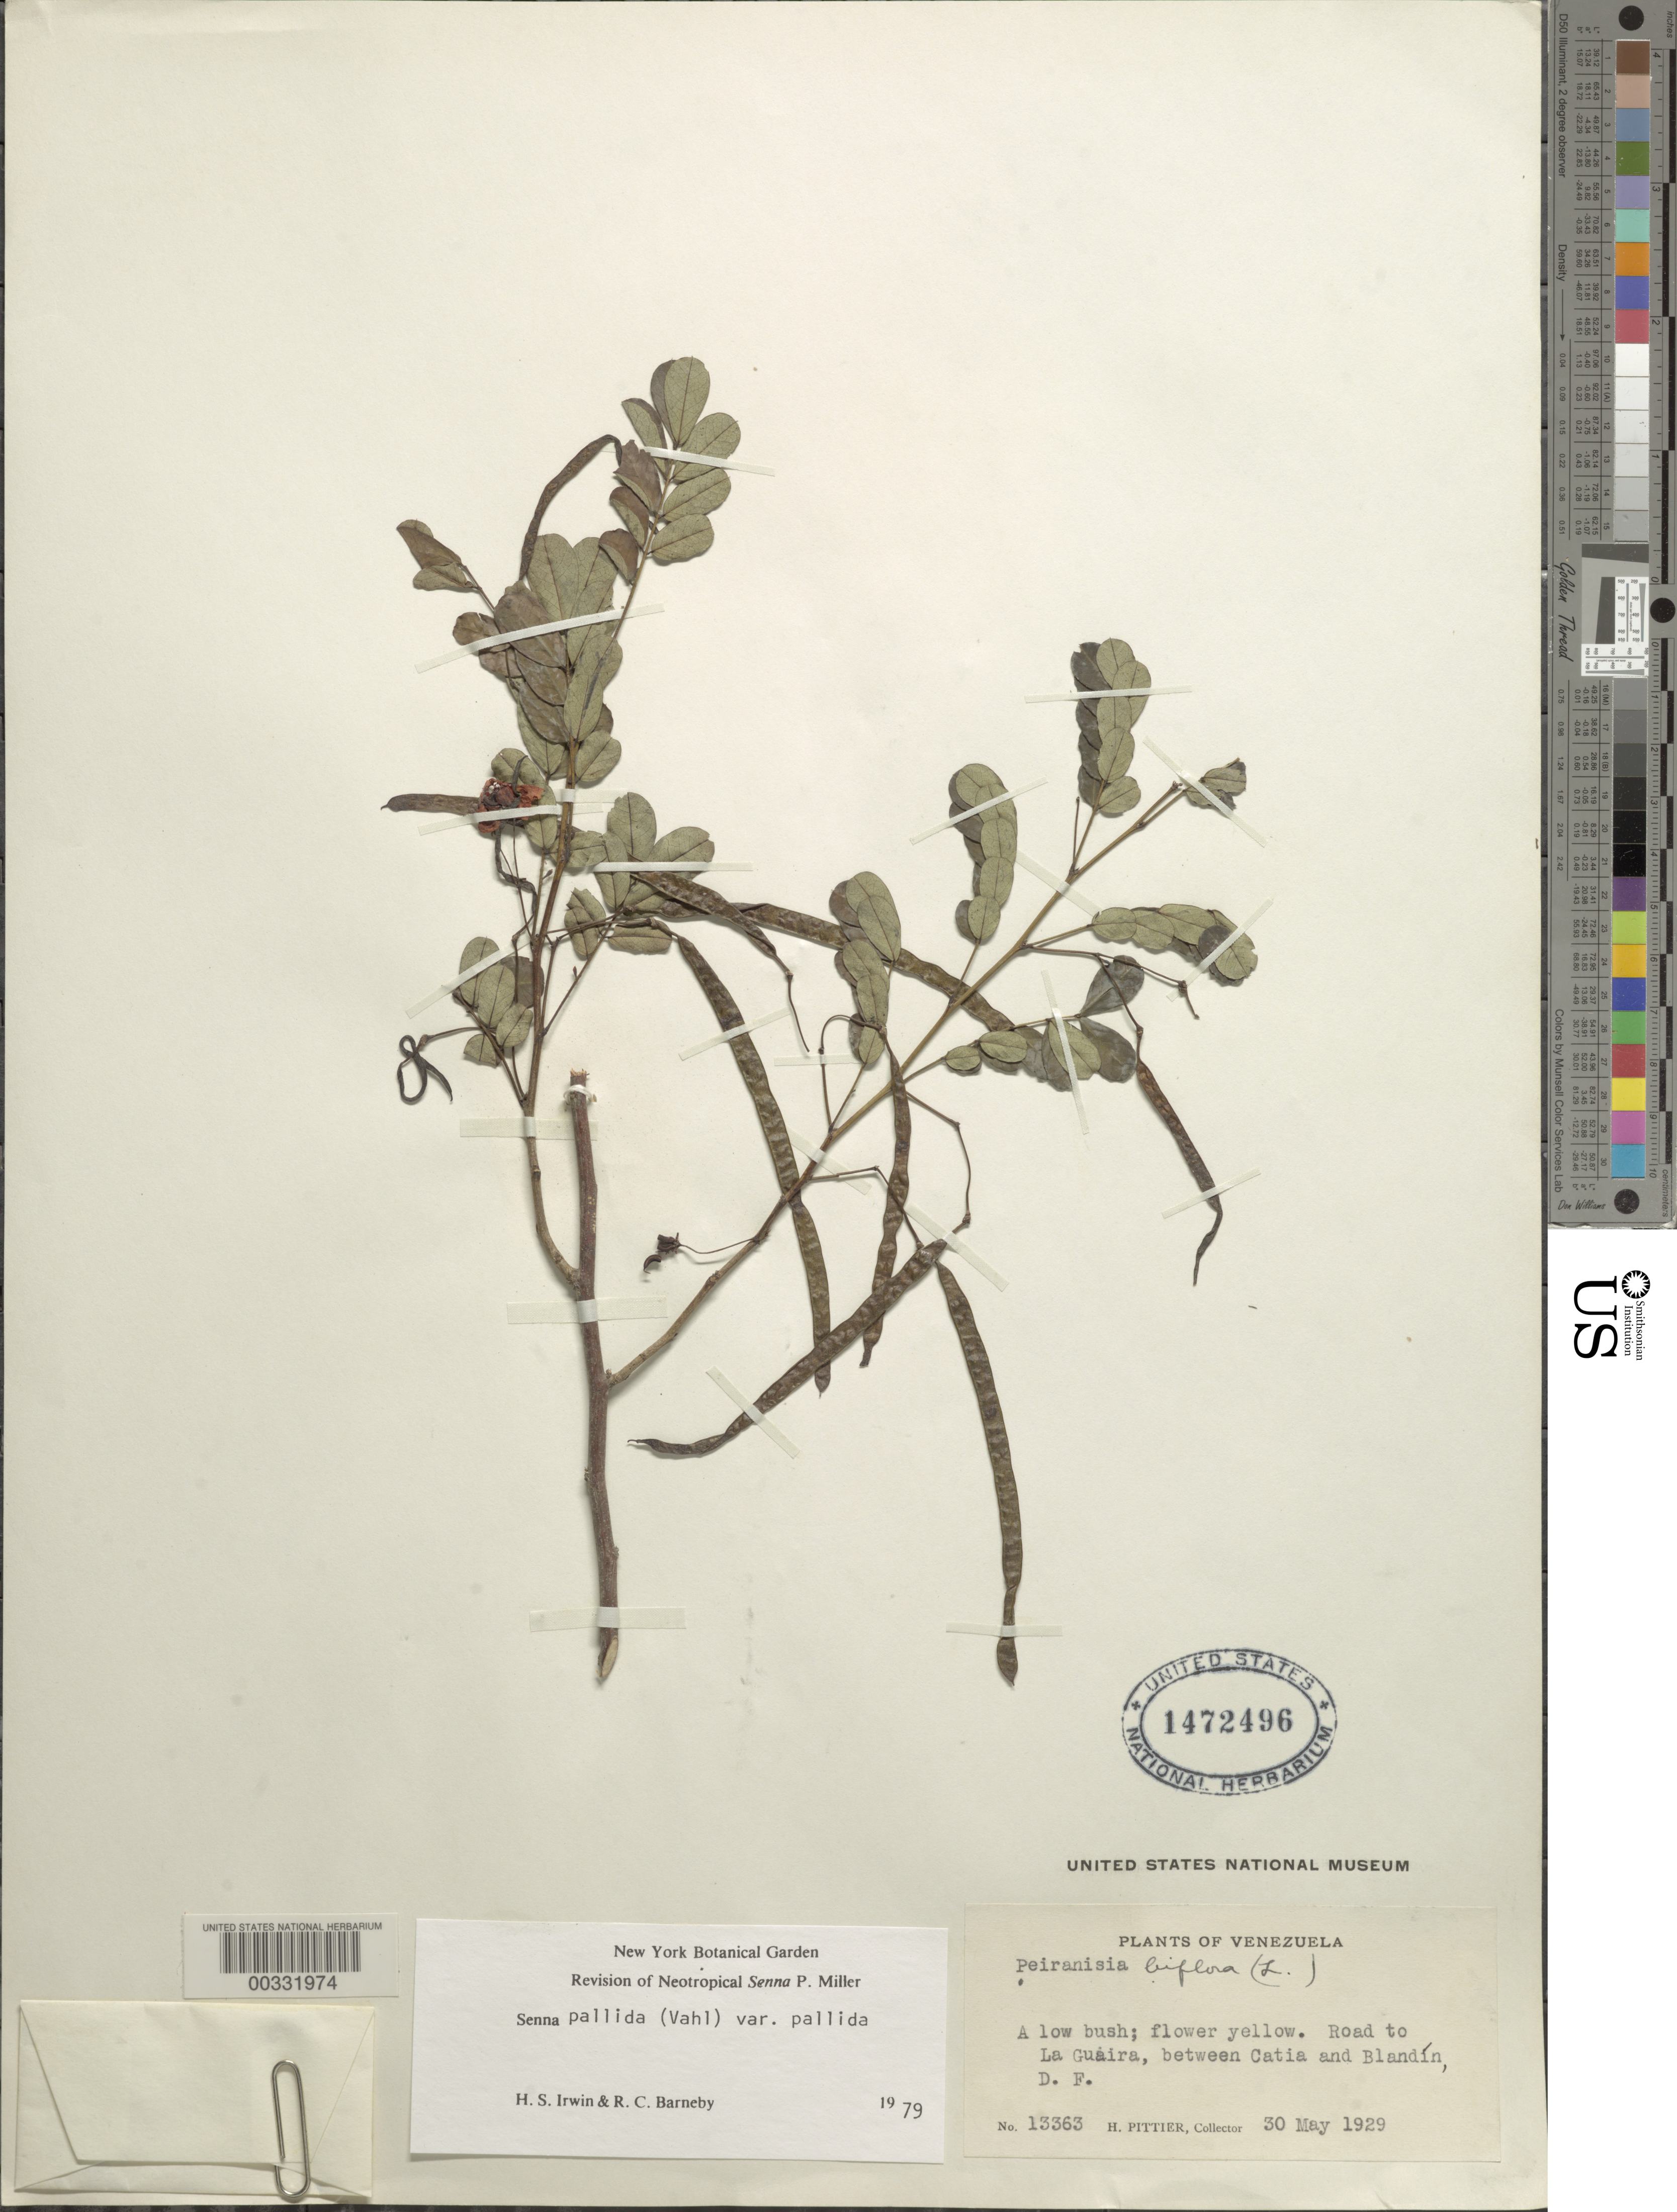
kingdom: Plantae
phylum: Tracheophyta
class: Magnoliopsida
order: Fabales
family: Fabaceae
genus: Senna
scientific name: Senna pallida var. pallida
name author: (Vahl) H.S. Irwin & Barneby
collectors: H. F. Pittier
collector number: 13363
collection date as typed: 30 May 1929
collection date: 1929-05-30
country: Venezuela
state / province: Distrito Federal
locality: Road to la guaira, between catia and blandin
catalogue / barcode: US 1472496